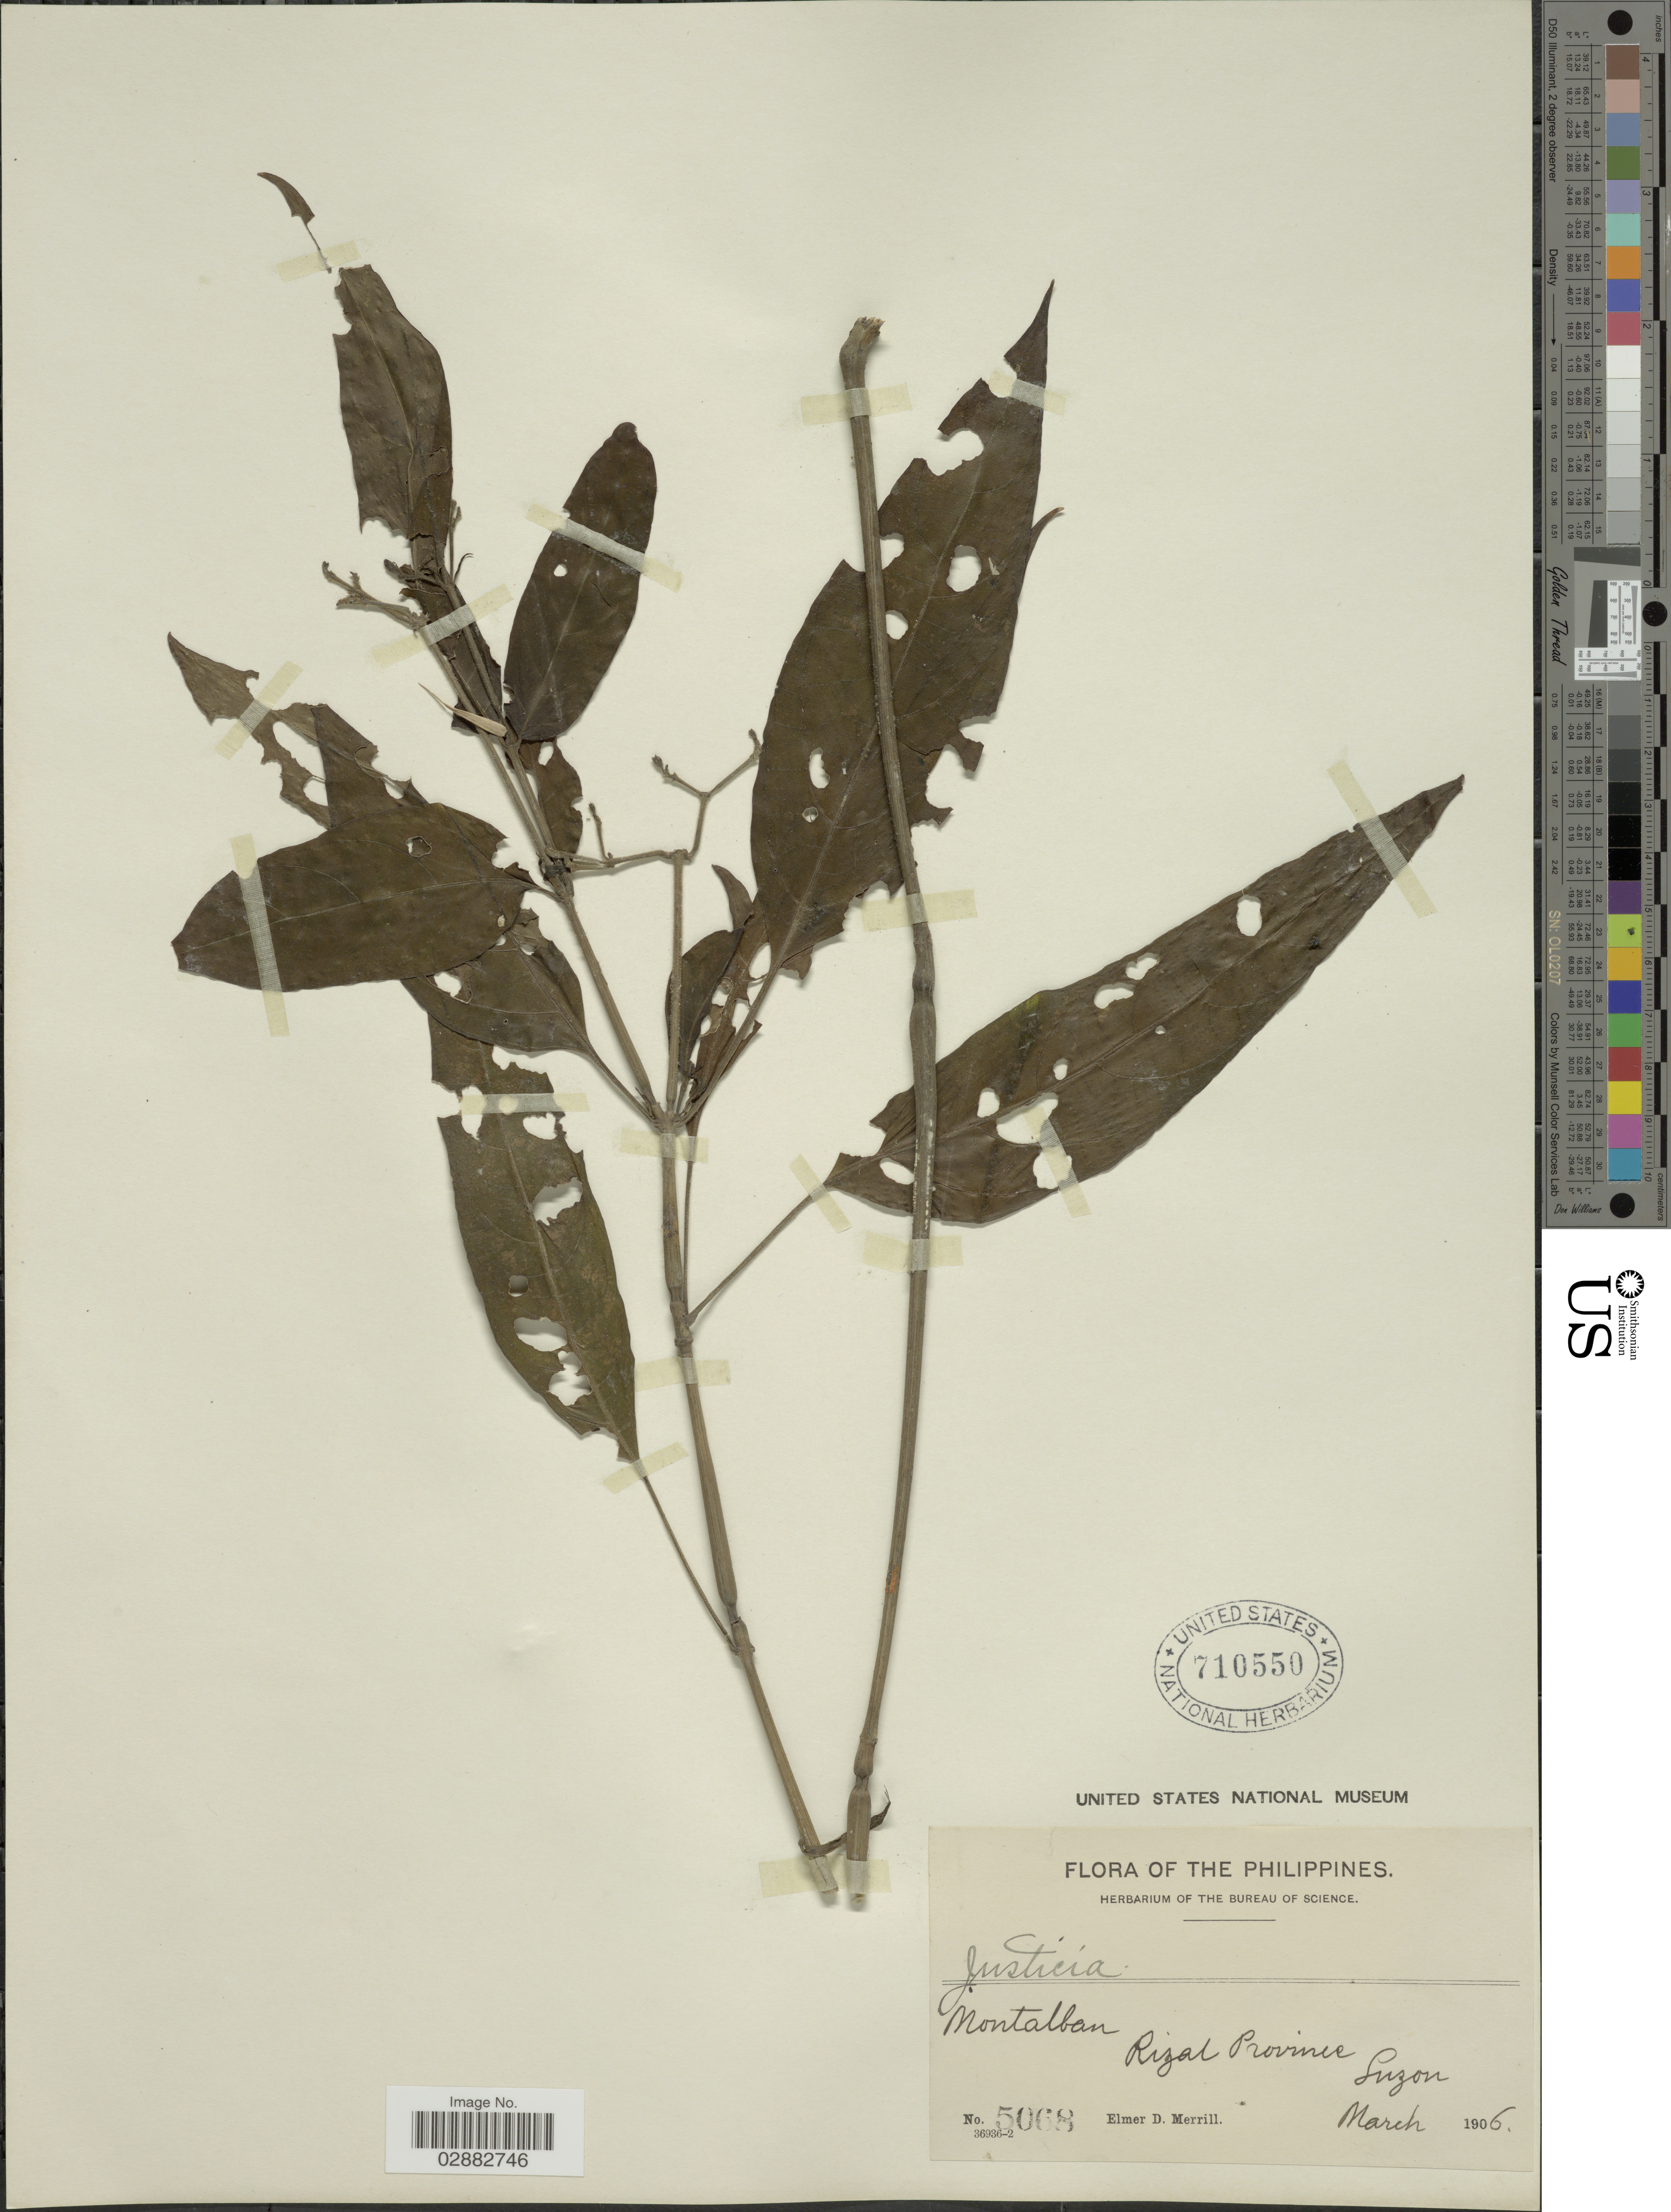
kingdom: Plantae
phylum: Tracheophyta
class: Magnoliopsida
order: Lamiales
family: Acanthaceae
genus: Justicia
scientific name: Justicia luzonensis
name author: C.B. Clarke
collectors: E. D. Merrill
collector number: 5068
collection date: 1906-03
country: Philippines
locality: Montalban, Rizal Province, Luzon.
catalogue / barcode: US 710550